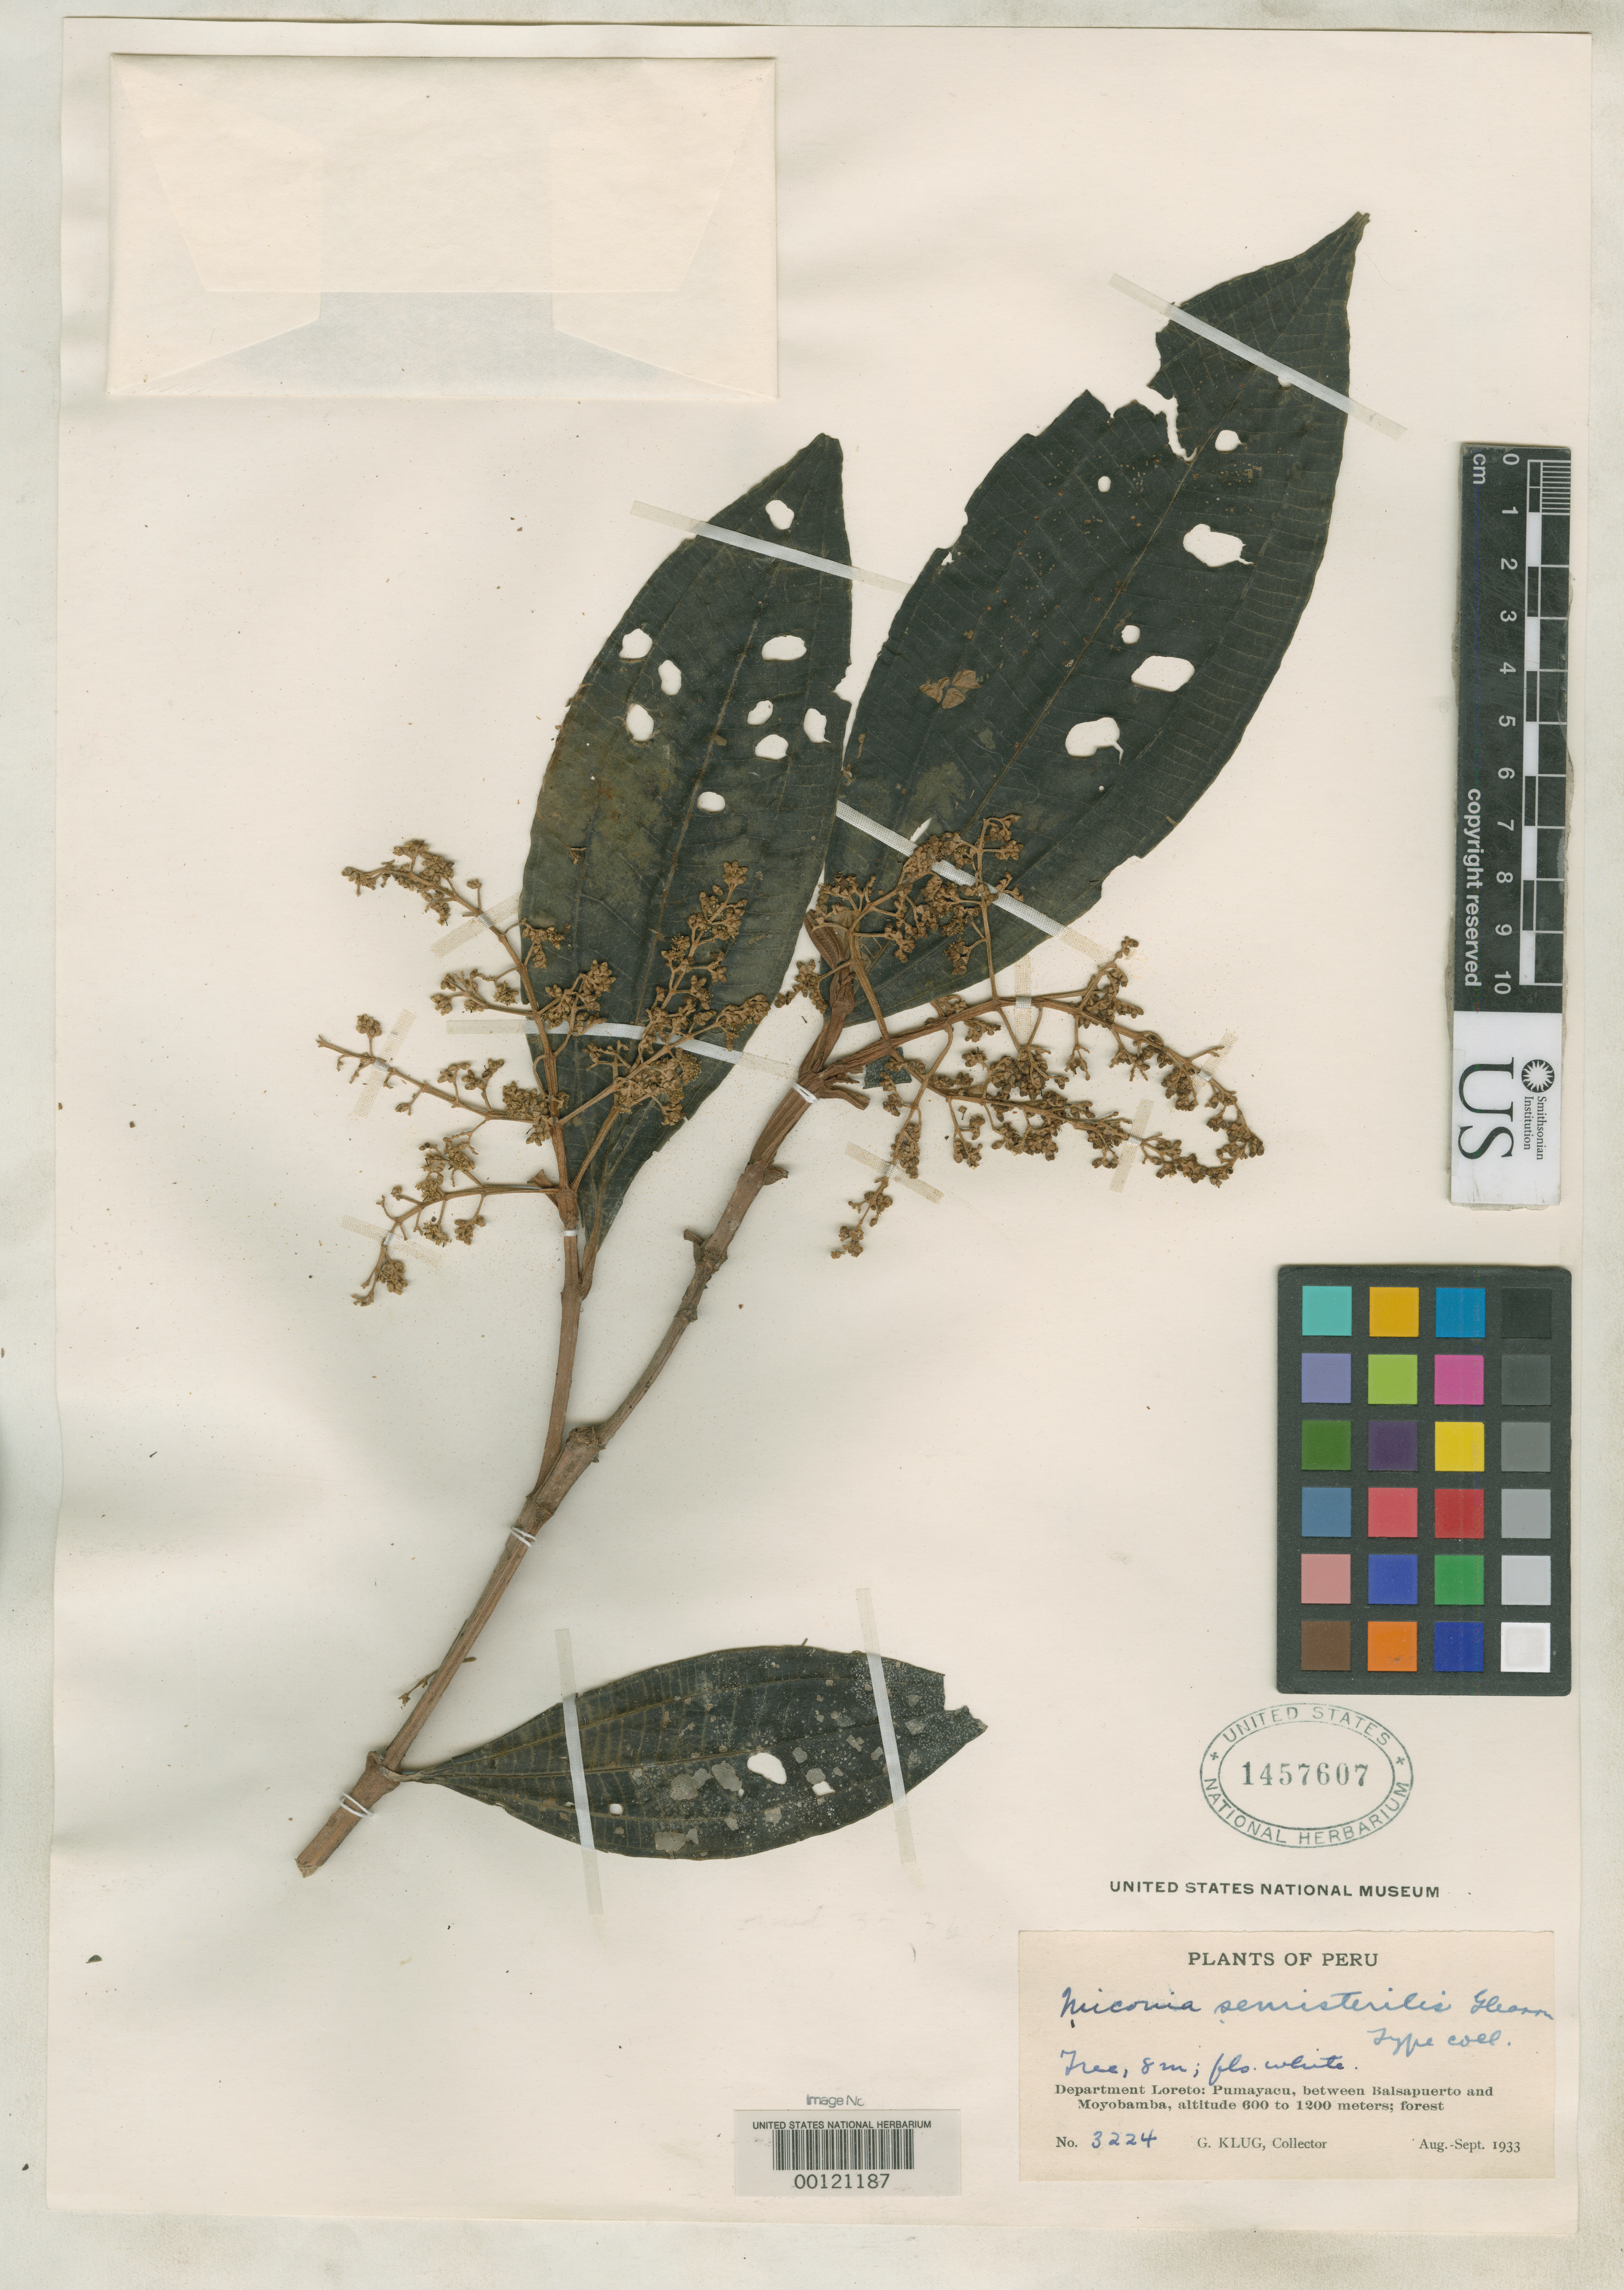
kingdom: Plantae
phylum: Tracheophyta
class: Magnoliopsida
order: Myrtales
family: Melastomataceae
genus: Miconia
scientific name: Miconia semisterilis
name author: Gleason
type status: Isotype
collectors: G. Klug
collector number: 3224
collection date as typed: Aug 1933 to -- Sep 1933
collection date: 1933-08/1933-09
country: Peru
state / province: Loreto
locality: Pumayacu, between Balsapuerto and Moyobamba.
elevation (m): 600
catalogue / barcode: US 1457607